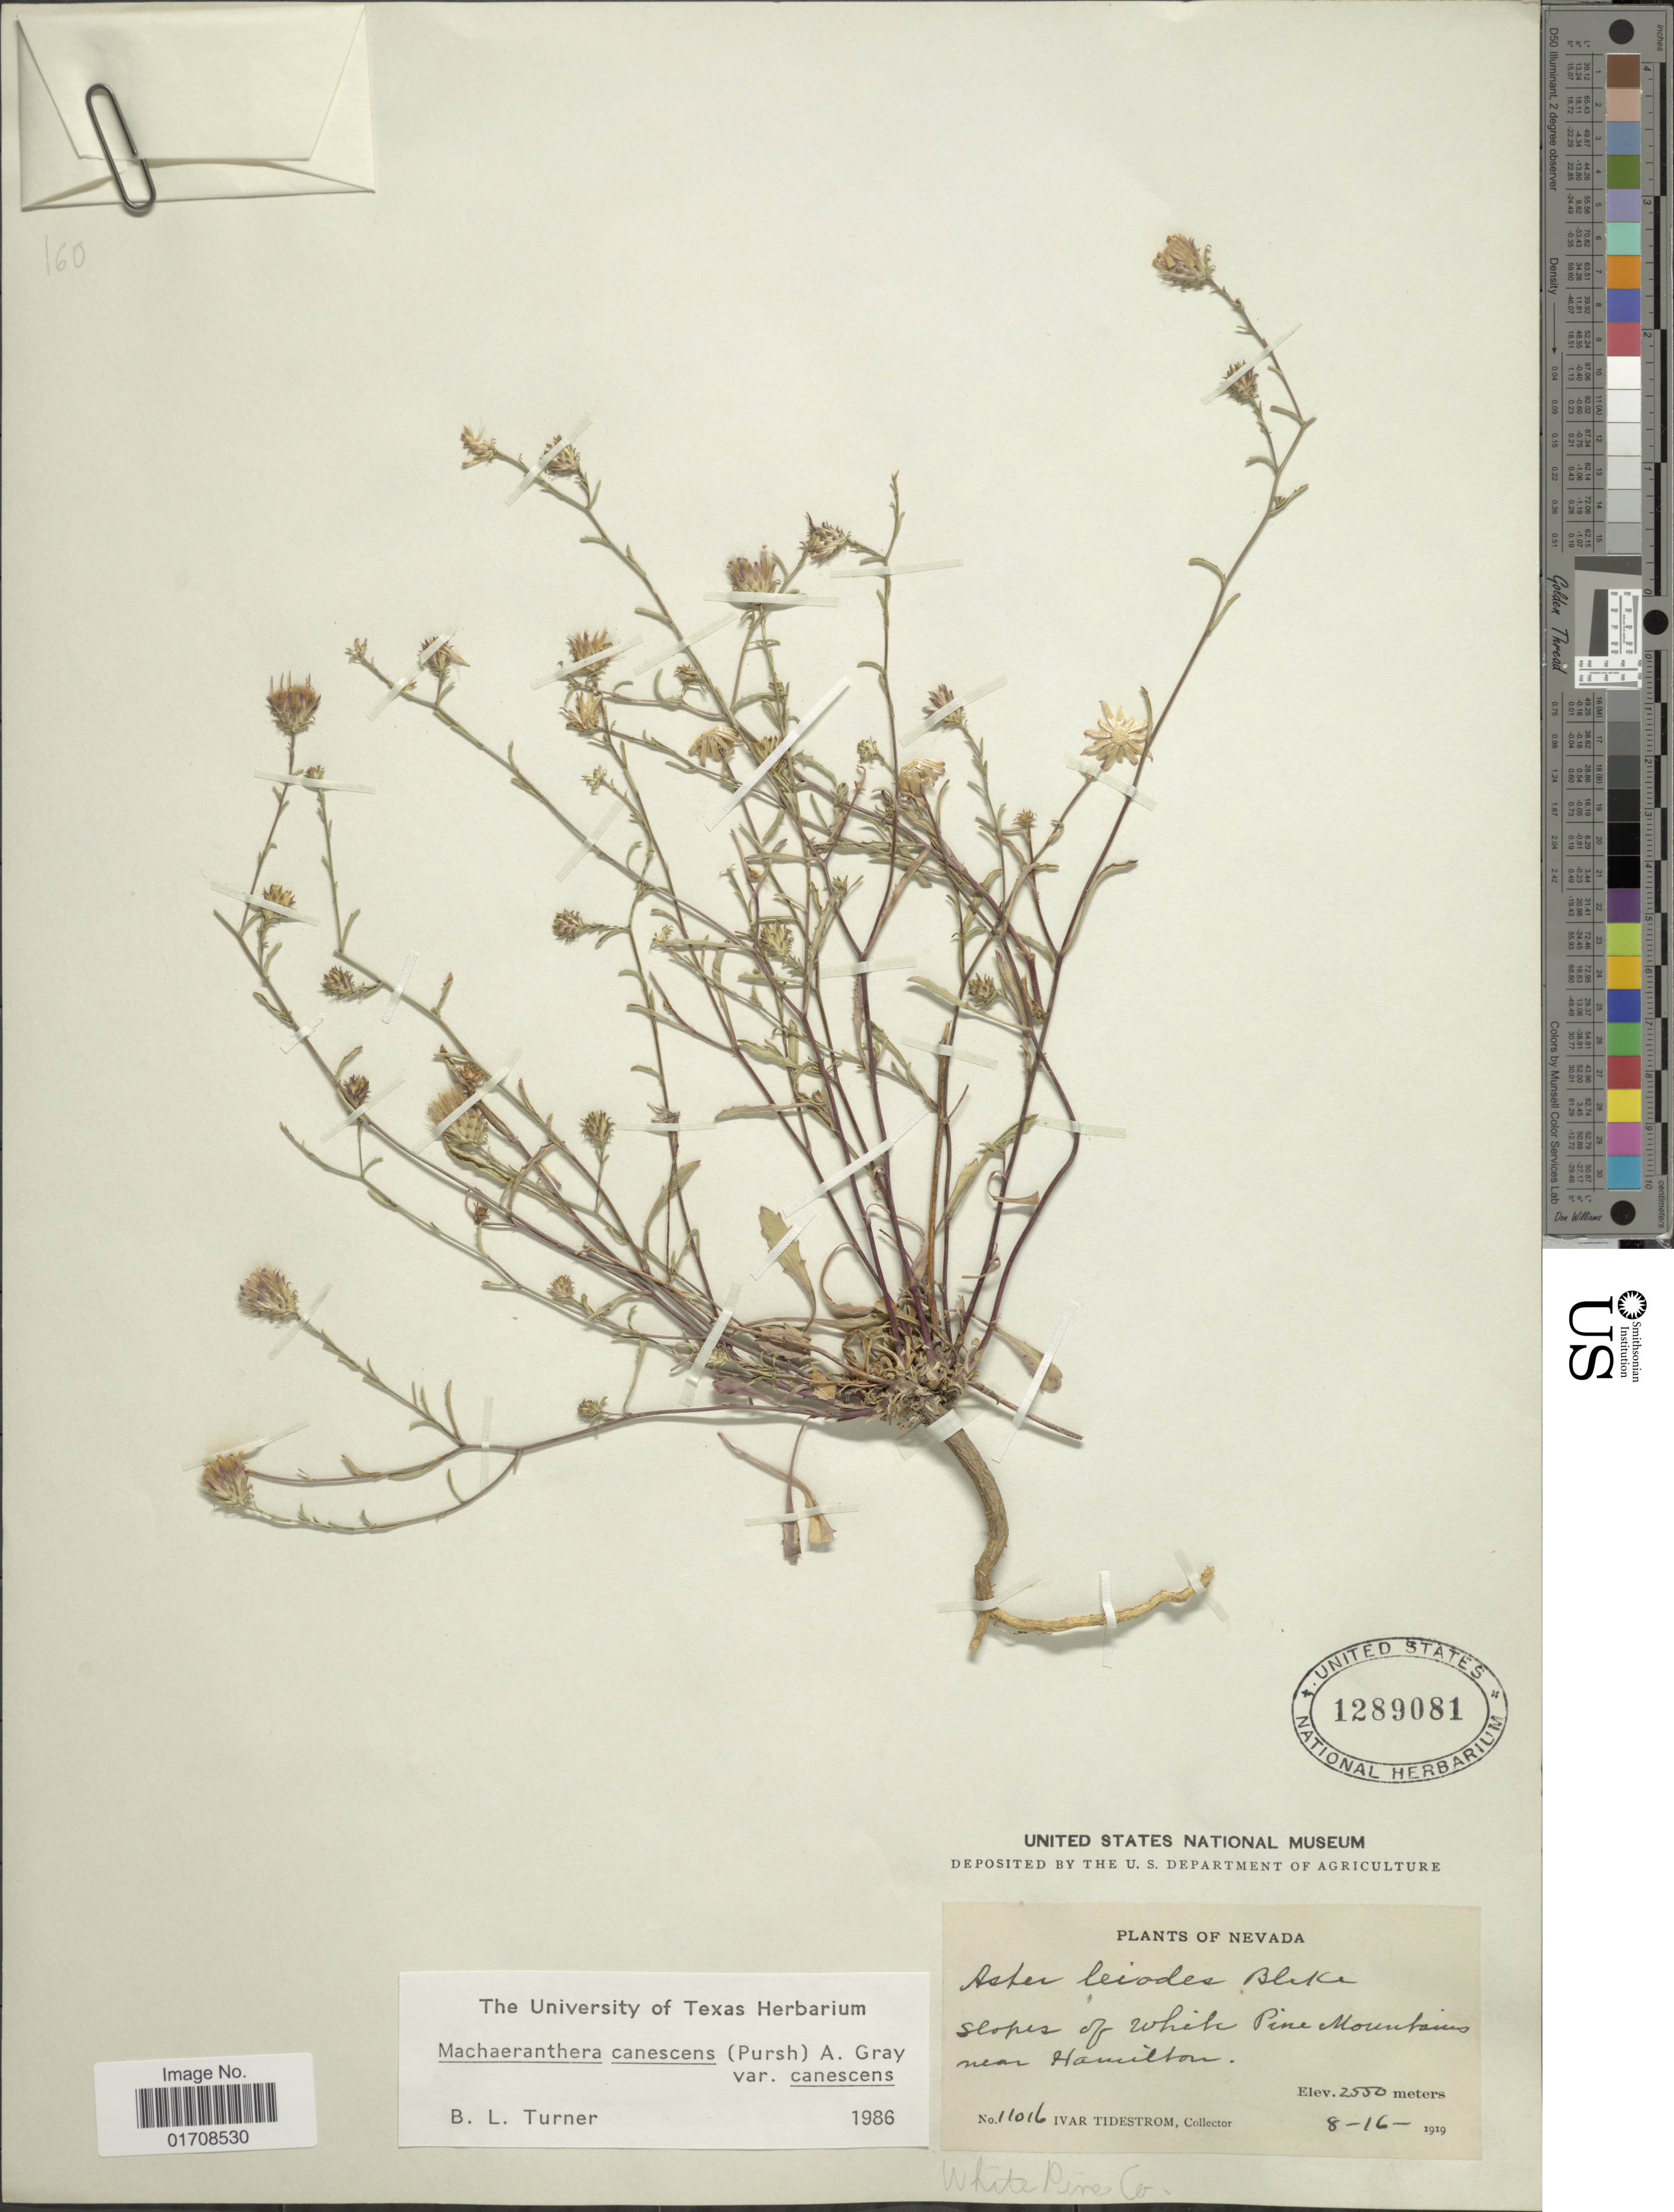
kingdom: Plantae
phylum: Tracheophyta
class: Magnoliopsida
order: Asterales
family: Asteraceae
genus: Machaeranthera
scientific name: Machaeranthera canescens var. canescens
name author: (Pursh) A. Gray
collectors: I. F. Tidestrom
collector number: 11016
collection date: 1919-08-16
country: United States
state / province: Nevada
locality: Slopes of White Pine Mountains near Hamilton, White Pine Co.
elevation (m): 2550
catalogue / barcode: US 1289081